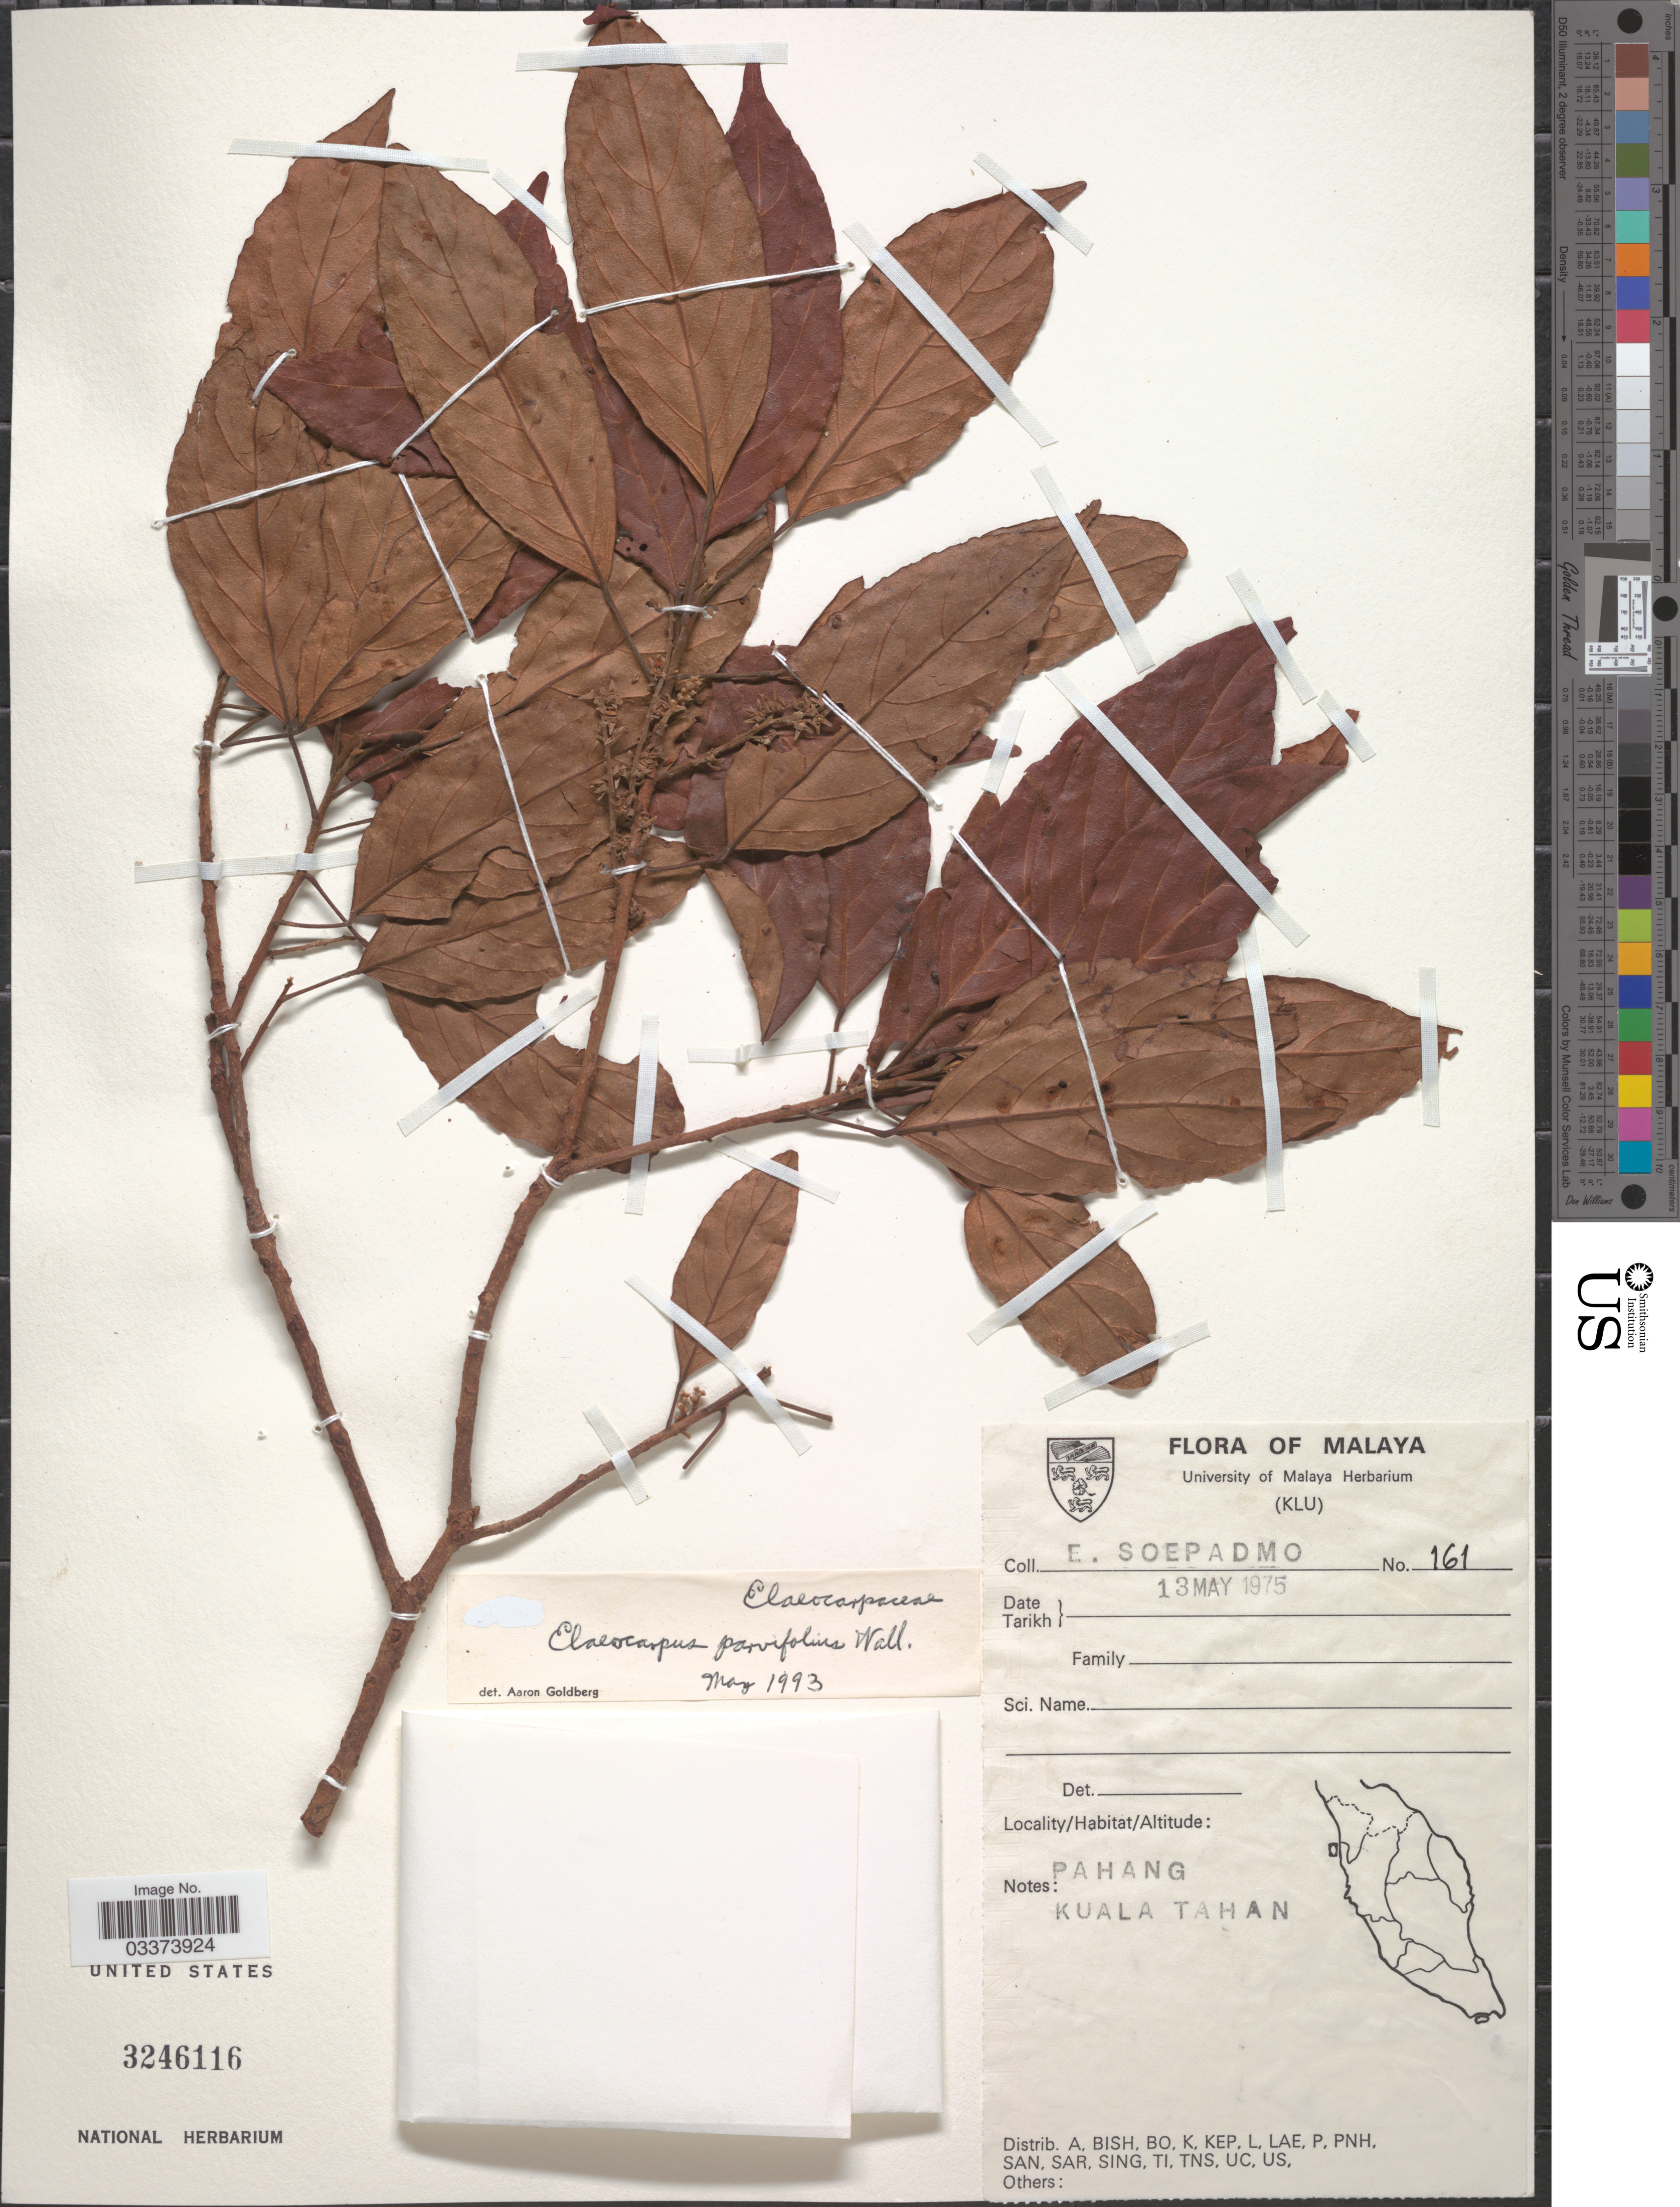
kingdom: Plantae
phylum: Tracheophyta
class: Magnoliopsida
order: Oxalidales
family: Elaeocarpaceae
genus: Elaeocarpus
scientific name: Elaeocarpus nitidus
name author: Jack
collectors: E. Soepadmo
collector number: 161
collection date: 1975-05-13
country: Malaysia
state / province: Pahang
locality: Malaya. Kuala Tahan.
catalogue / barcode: US 3246116